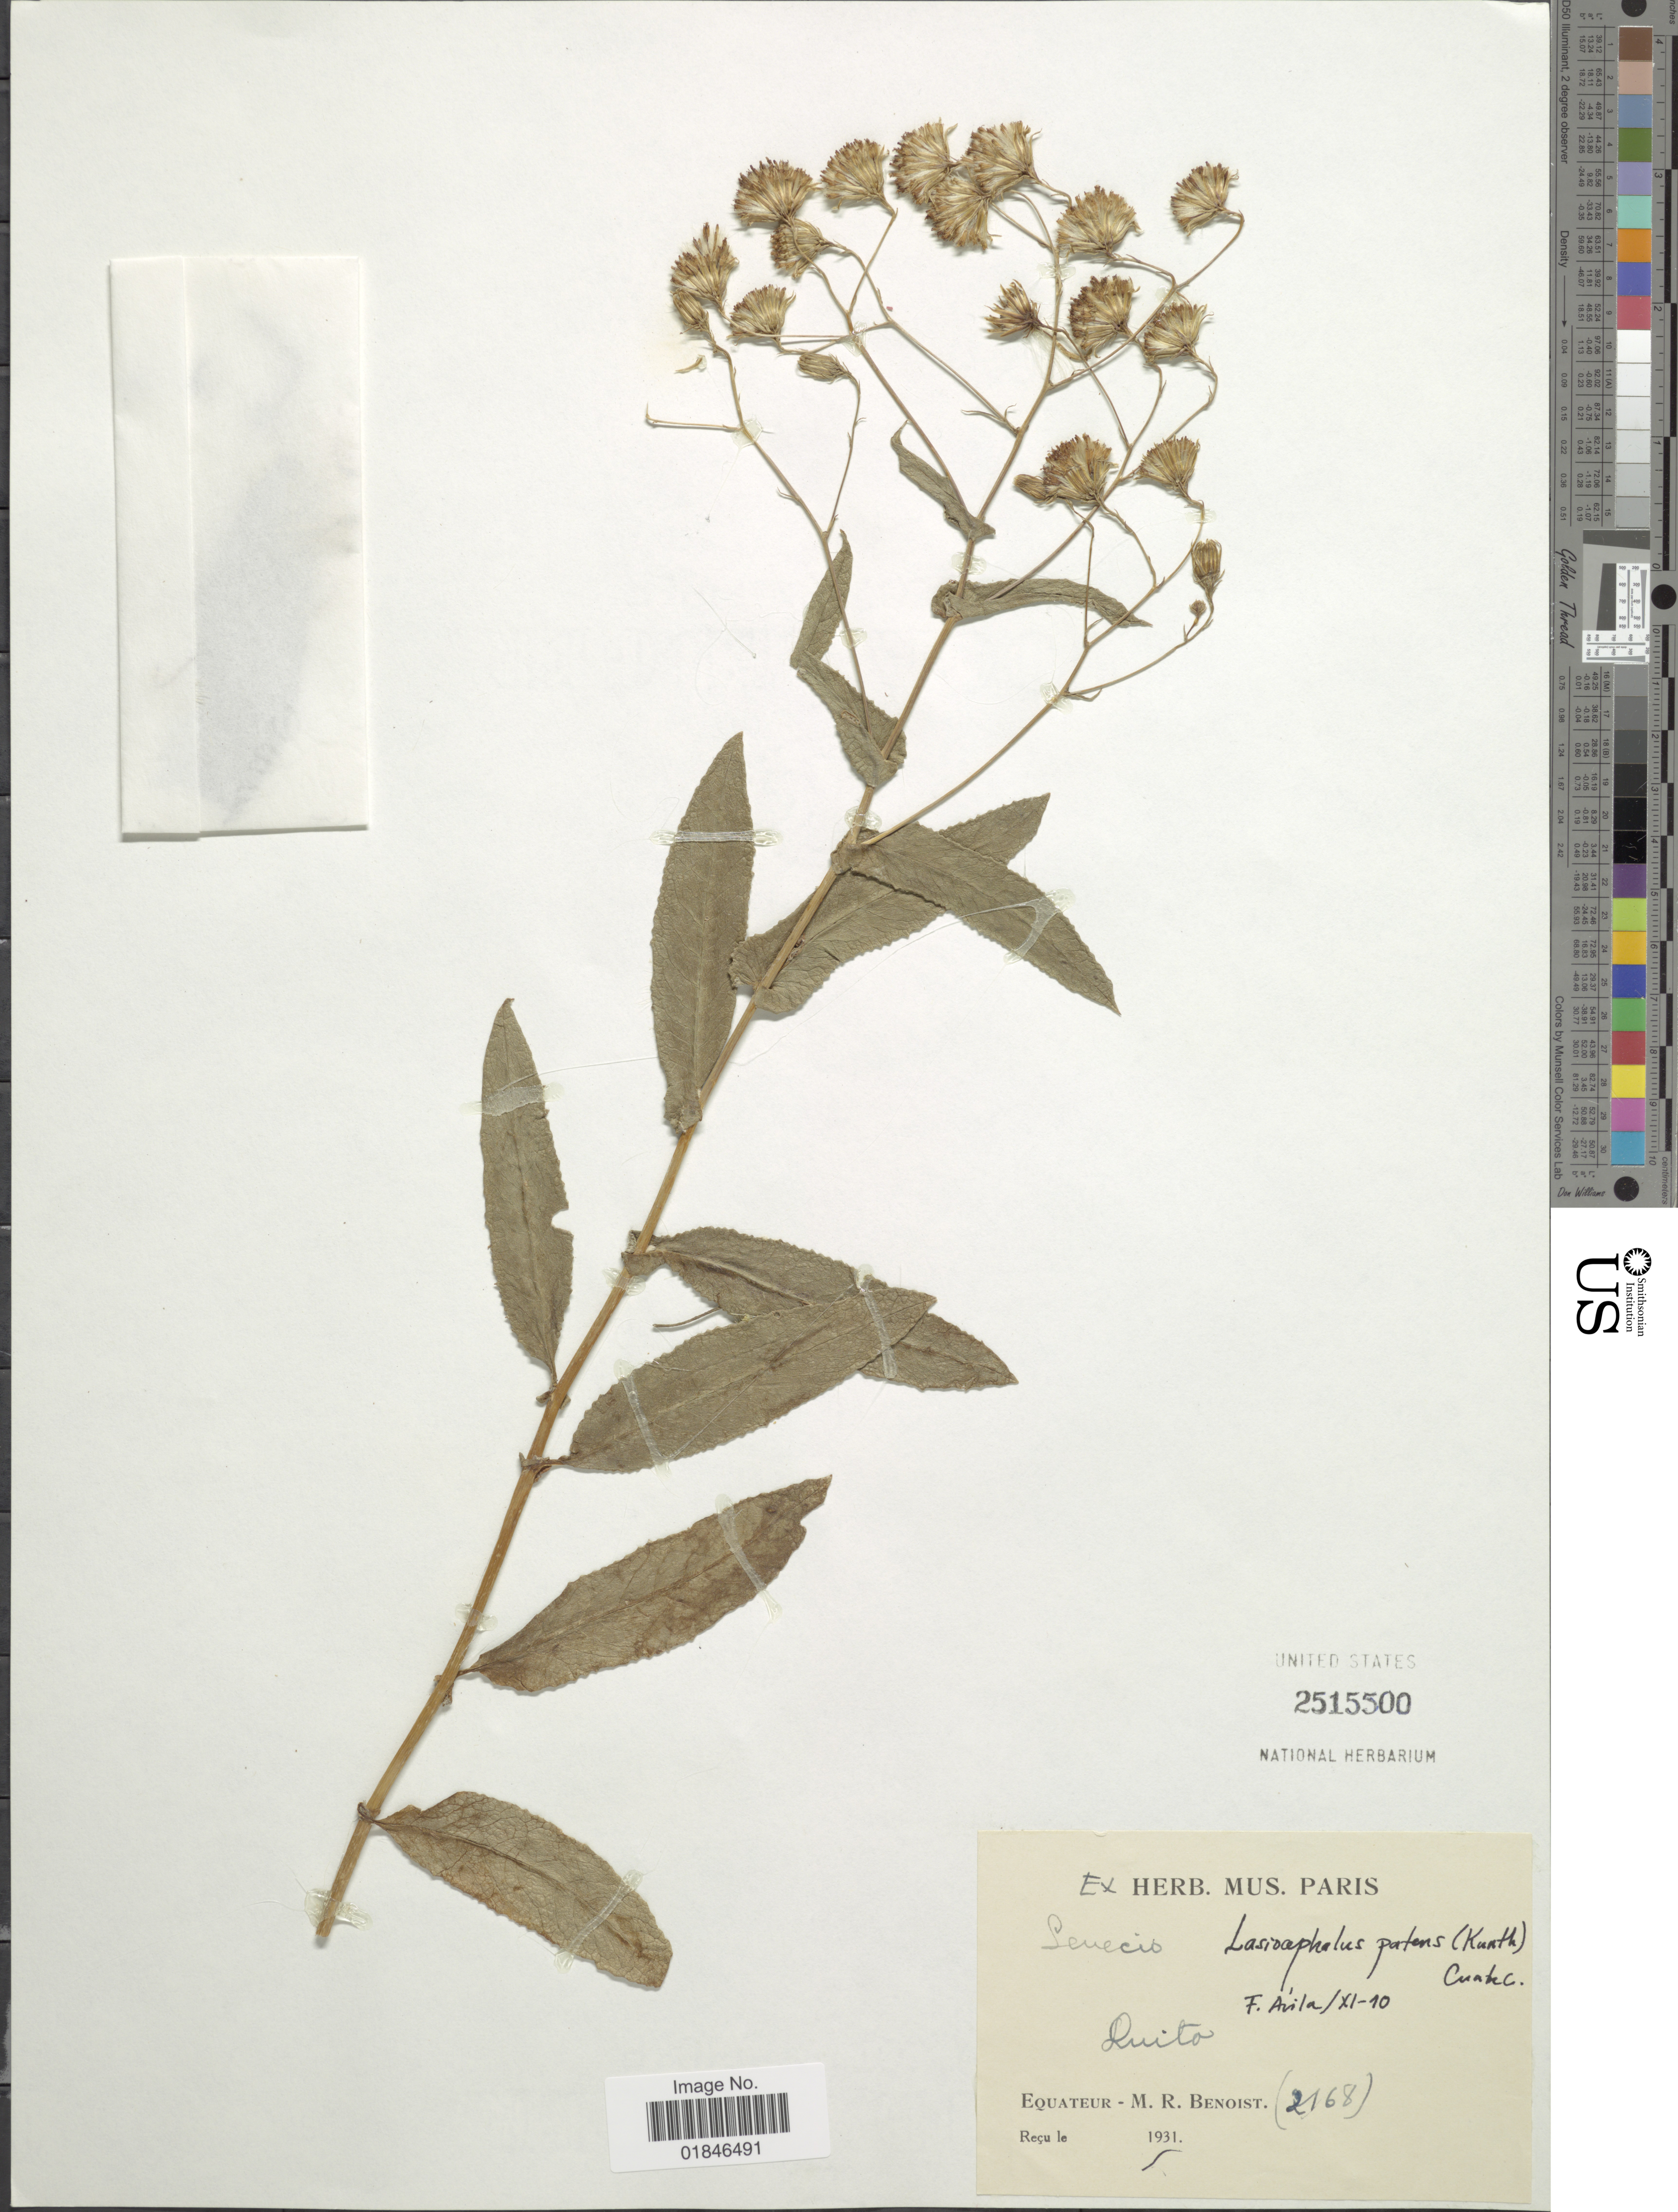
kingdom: Plantae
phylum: Tracheophyta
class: Magnoliopsida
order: Asterales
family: Asteraceae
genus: Senecio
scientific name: Senecio patens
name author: (Kunth) DC.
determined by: Salomon, Luciana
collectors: R. Benoist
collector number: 2168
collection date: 1931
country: Ecuador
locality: Equateur. Quito.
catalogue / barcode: US 2515500